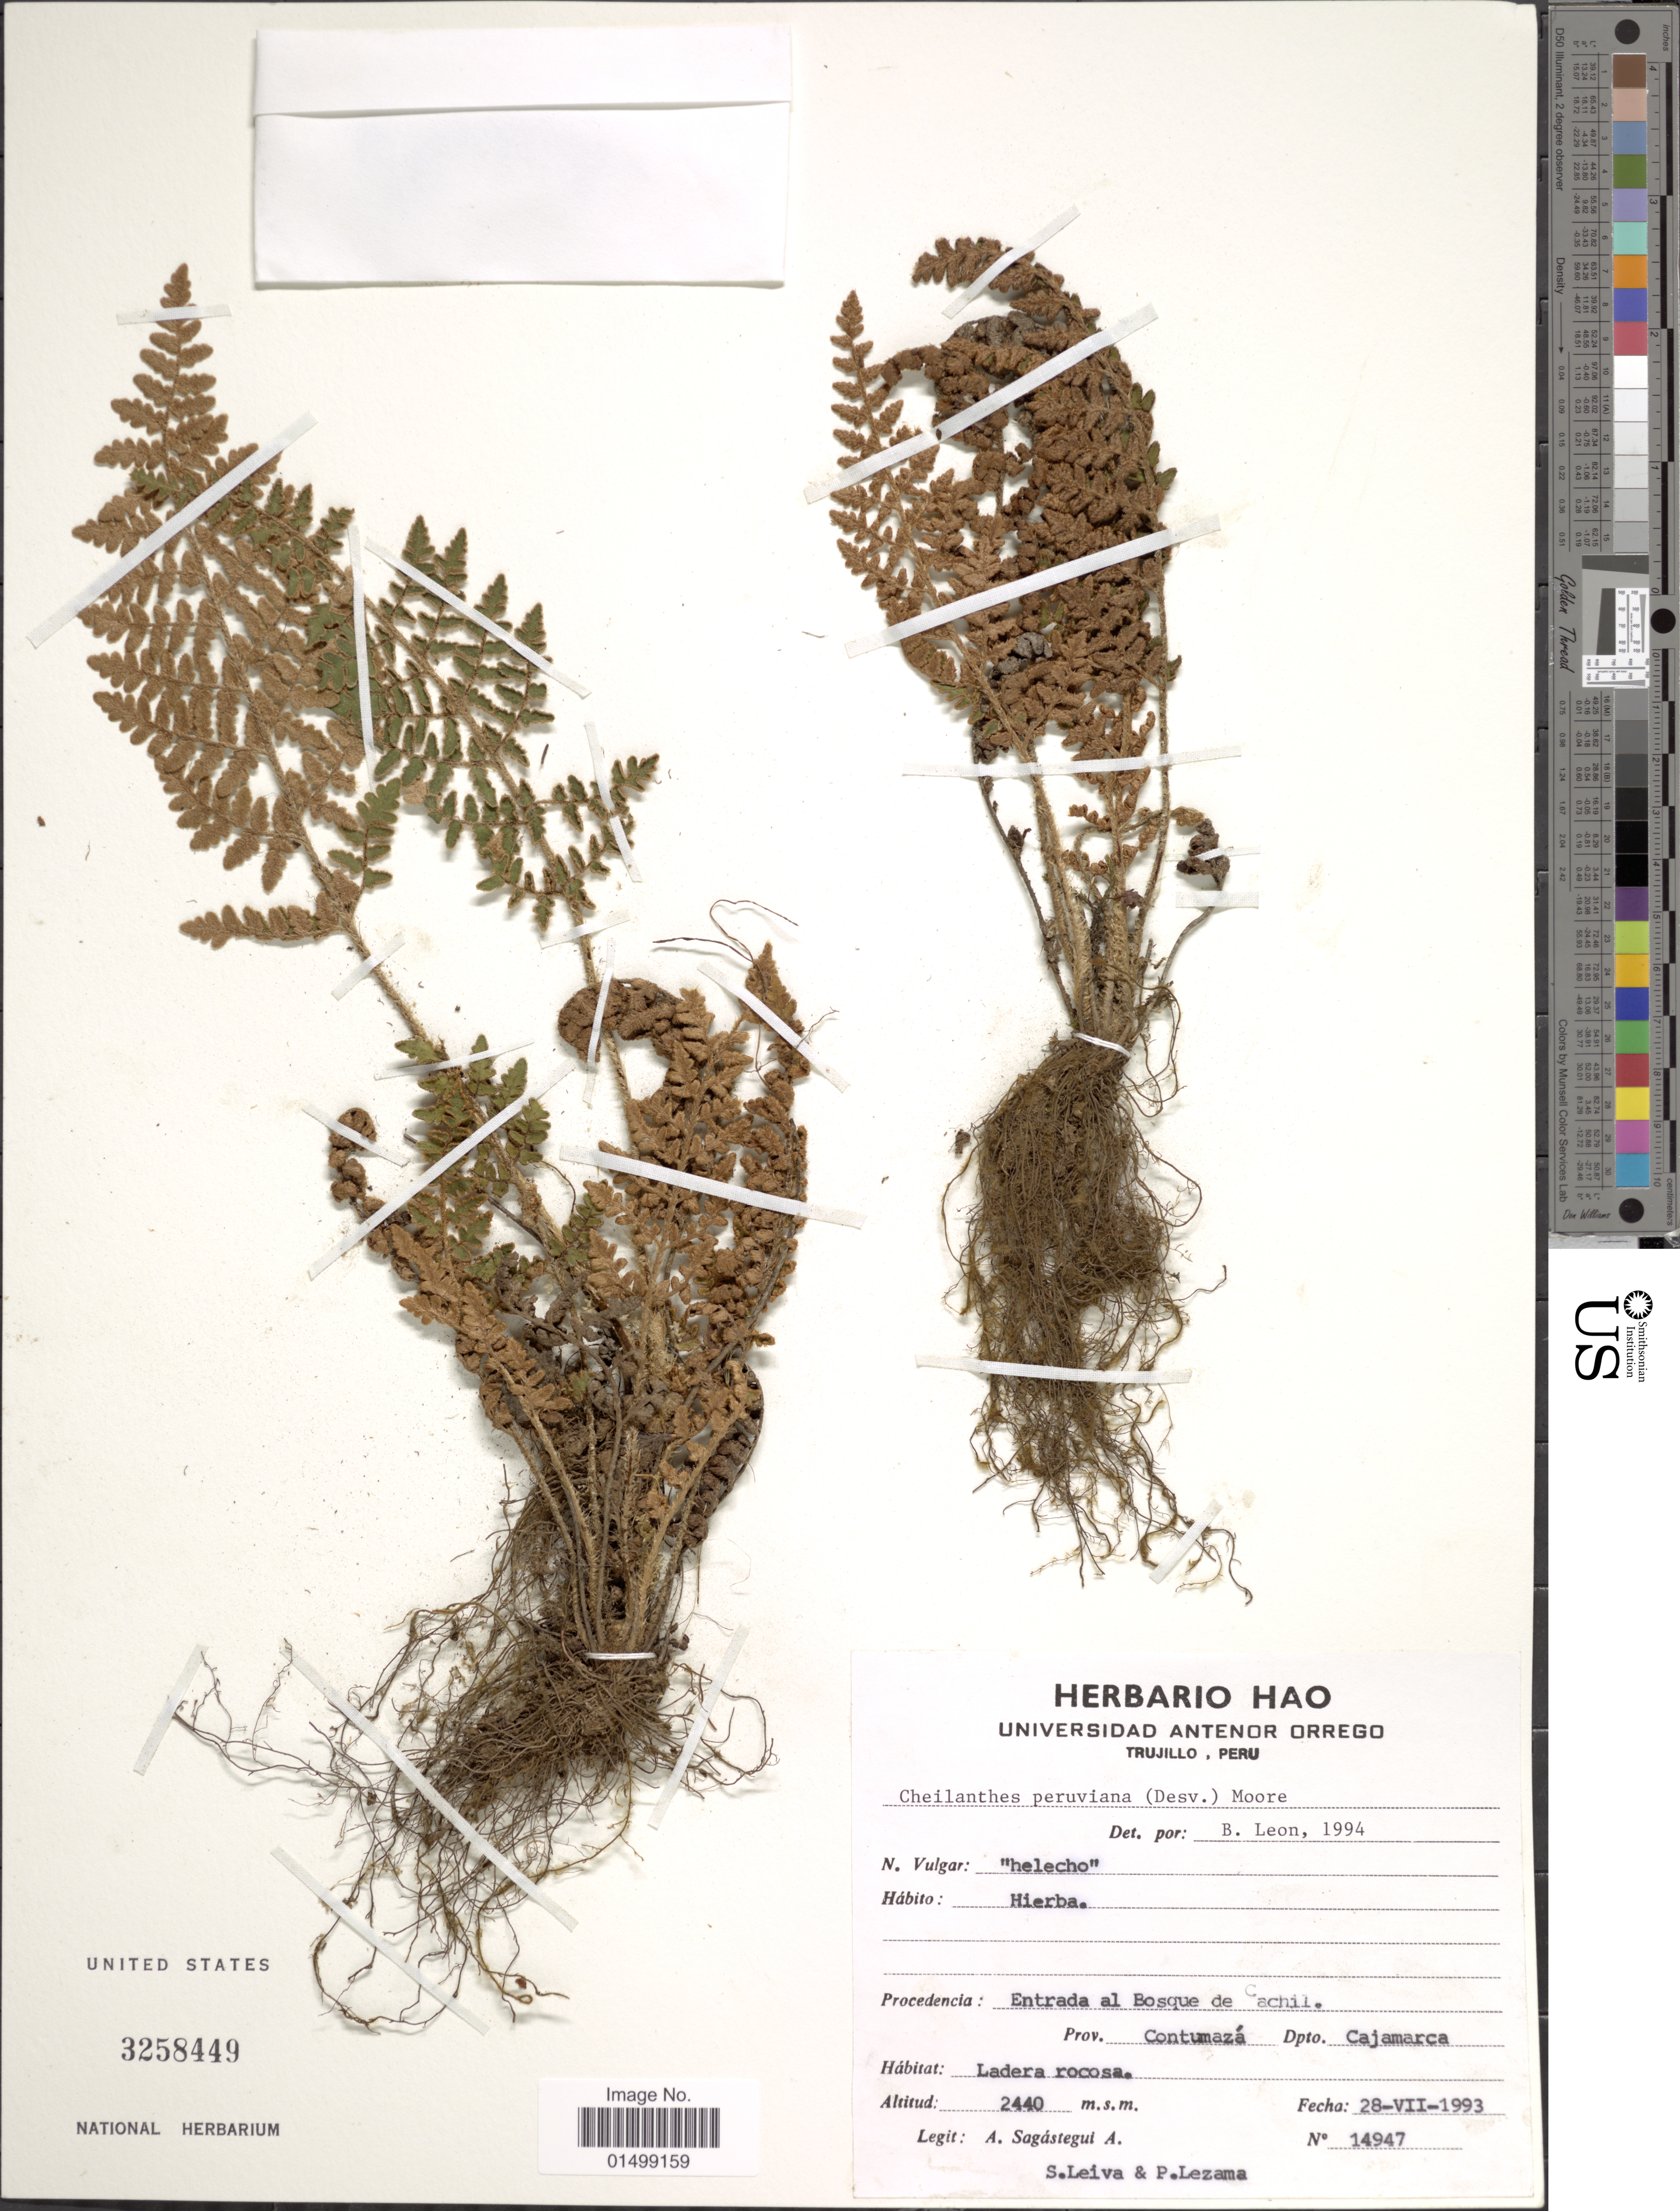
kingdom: Plantae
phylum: Tracheophyta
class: Polypodiopsida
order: Polypodiales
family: Pteridaceae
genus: Cheilanthes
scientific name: Cheilanthes peruviana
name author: (Desv.) T. Moore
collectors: A. Sagástegui A.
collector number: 14947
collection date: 1993-07-28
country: Peru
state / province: Cajamarca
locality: Entrada al Bosque de Cachil. Prov. Contumazá.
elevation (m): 2440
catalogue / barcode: US 3258449